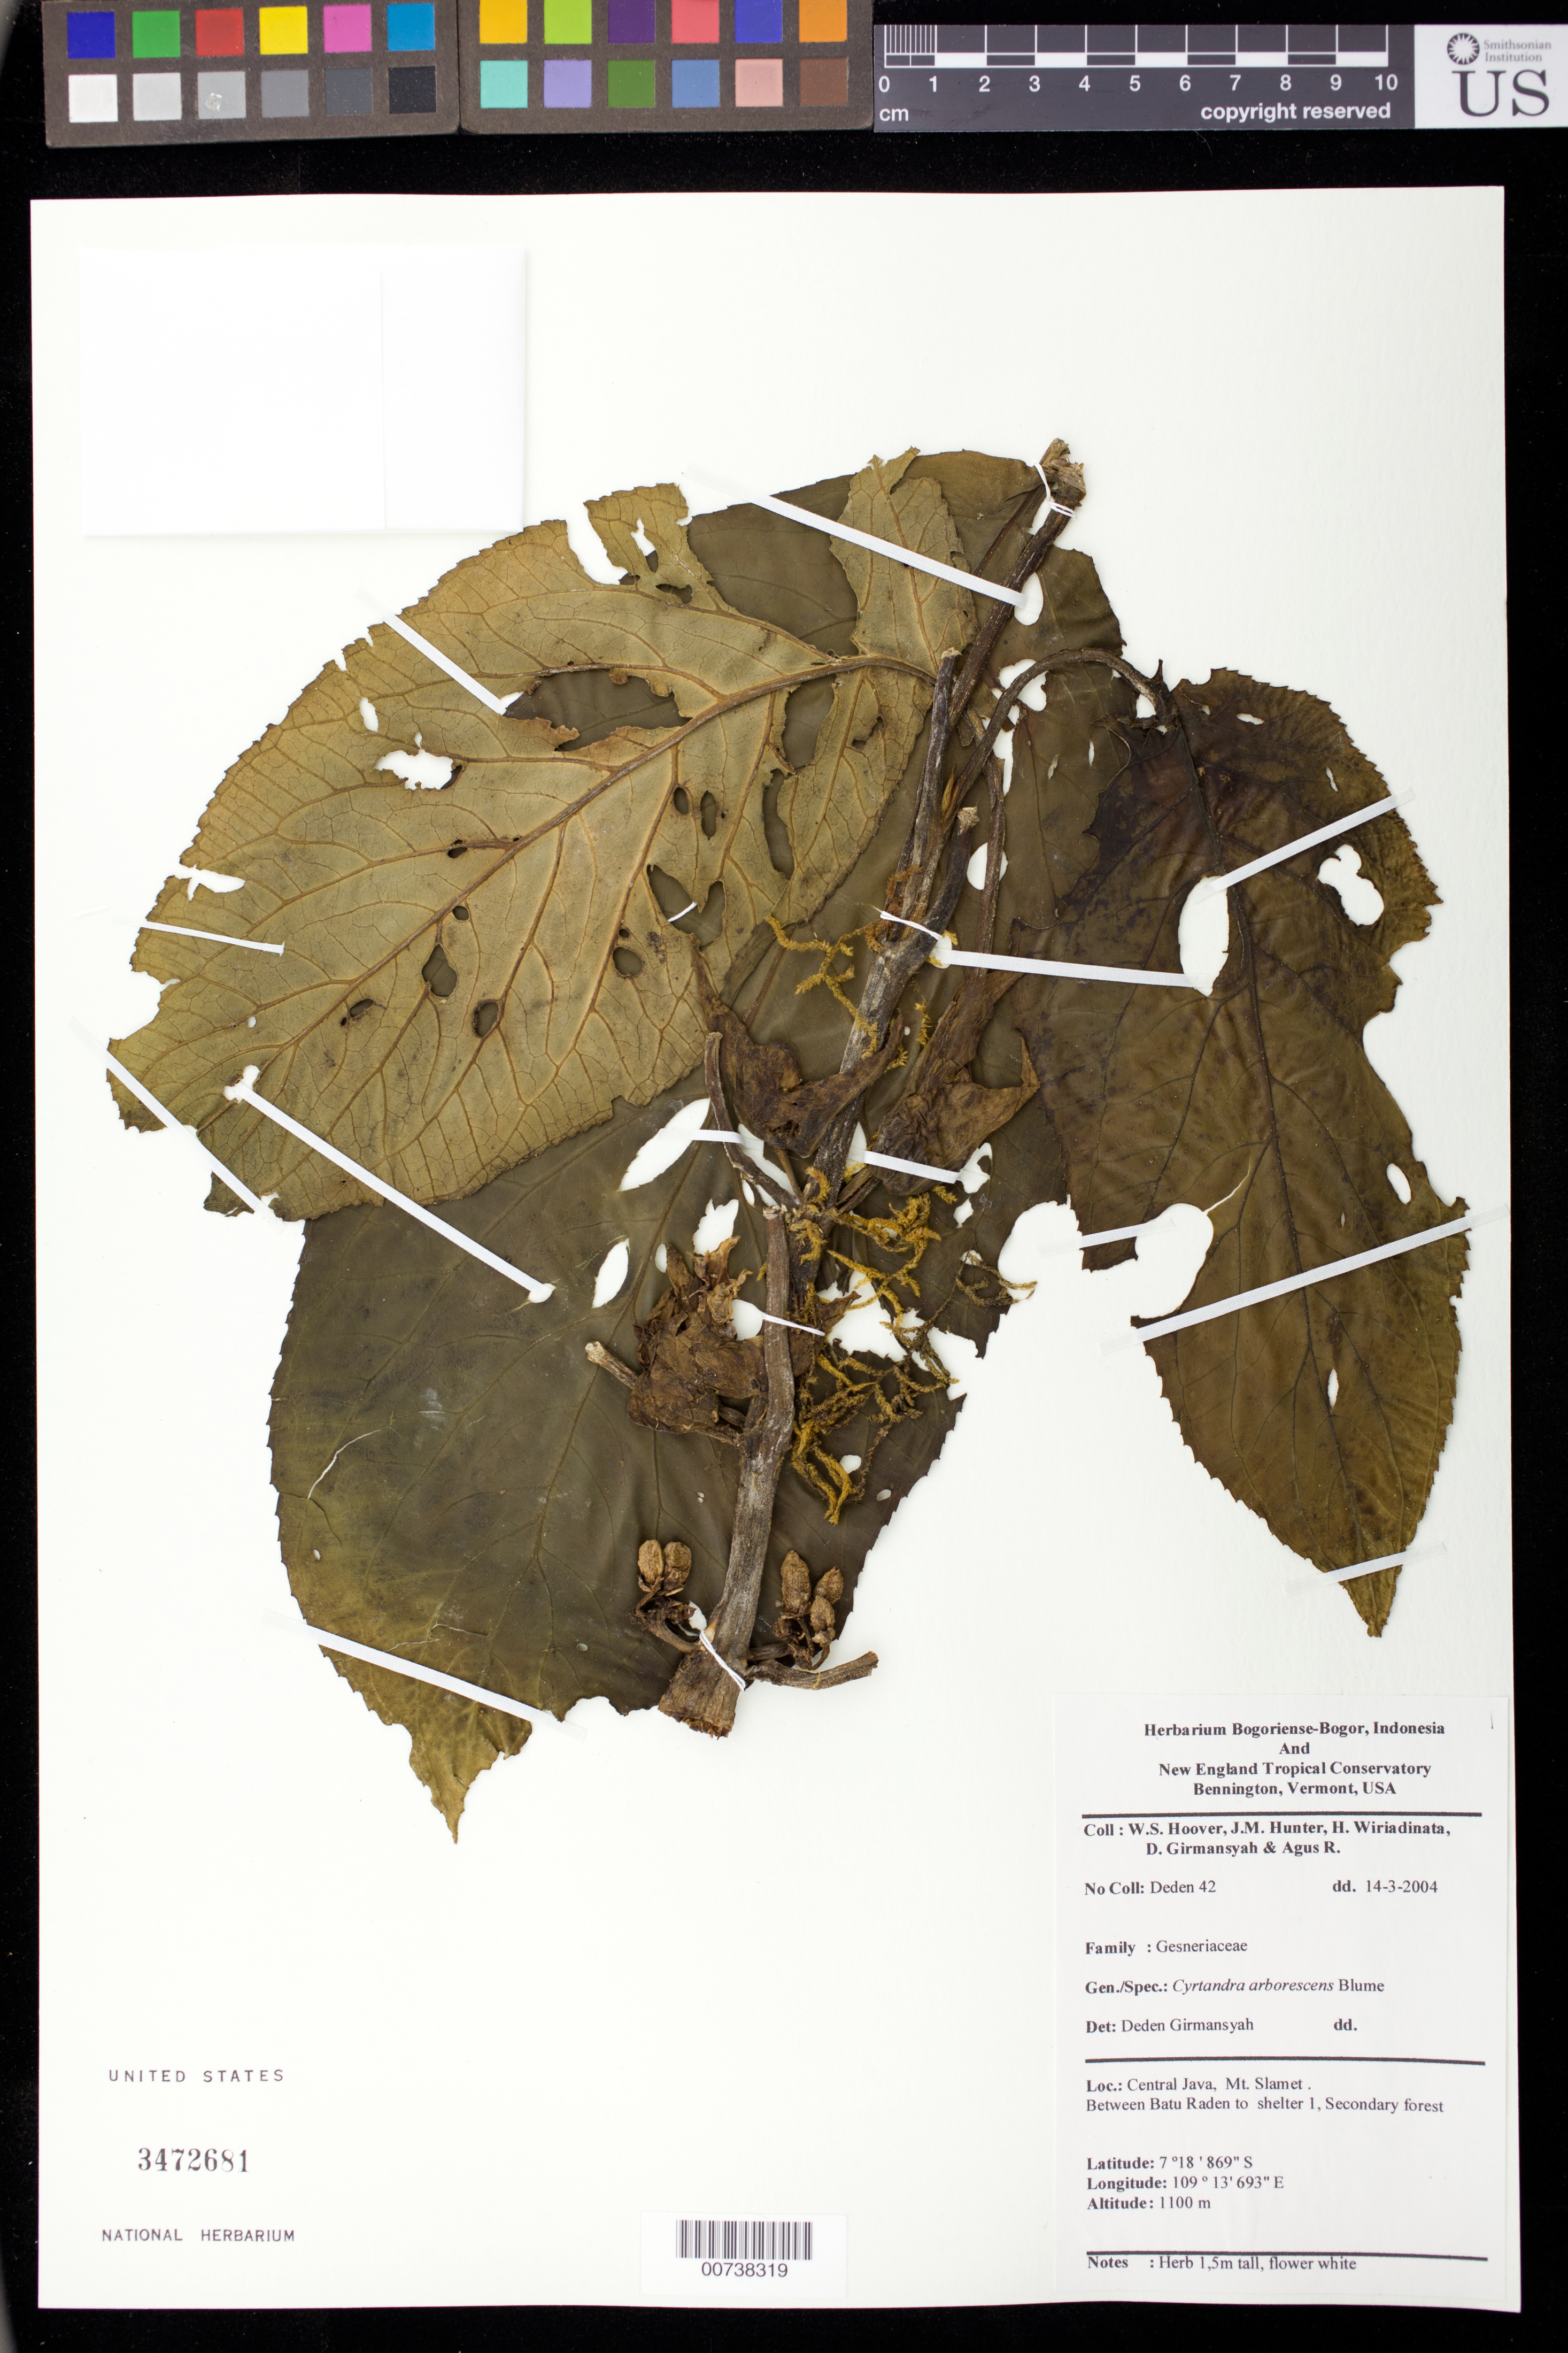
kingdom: Plantae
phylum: Tracheophyta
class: Magnoliopsida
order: Lamiales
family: Gesneriaceae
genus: Cyrtandra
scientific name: Cyrtandra arborescens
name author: Blume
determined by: Girmansyah, D.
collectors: W. S. Hoover, J. Hunter, H. Wiriadinata, D. Girmansyah & A. Ruskandi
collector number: Deden 42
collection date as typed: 14 Mar 2004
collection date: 2004-03-14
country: Indonesia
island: Java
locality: Central Java, Mt. Slamet, between Batu Raden village to shelter I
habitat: Secondary forest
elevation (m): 1100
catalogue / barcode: US 3472681